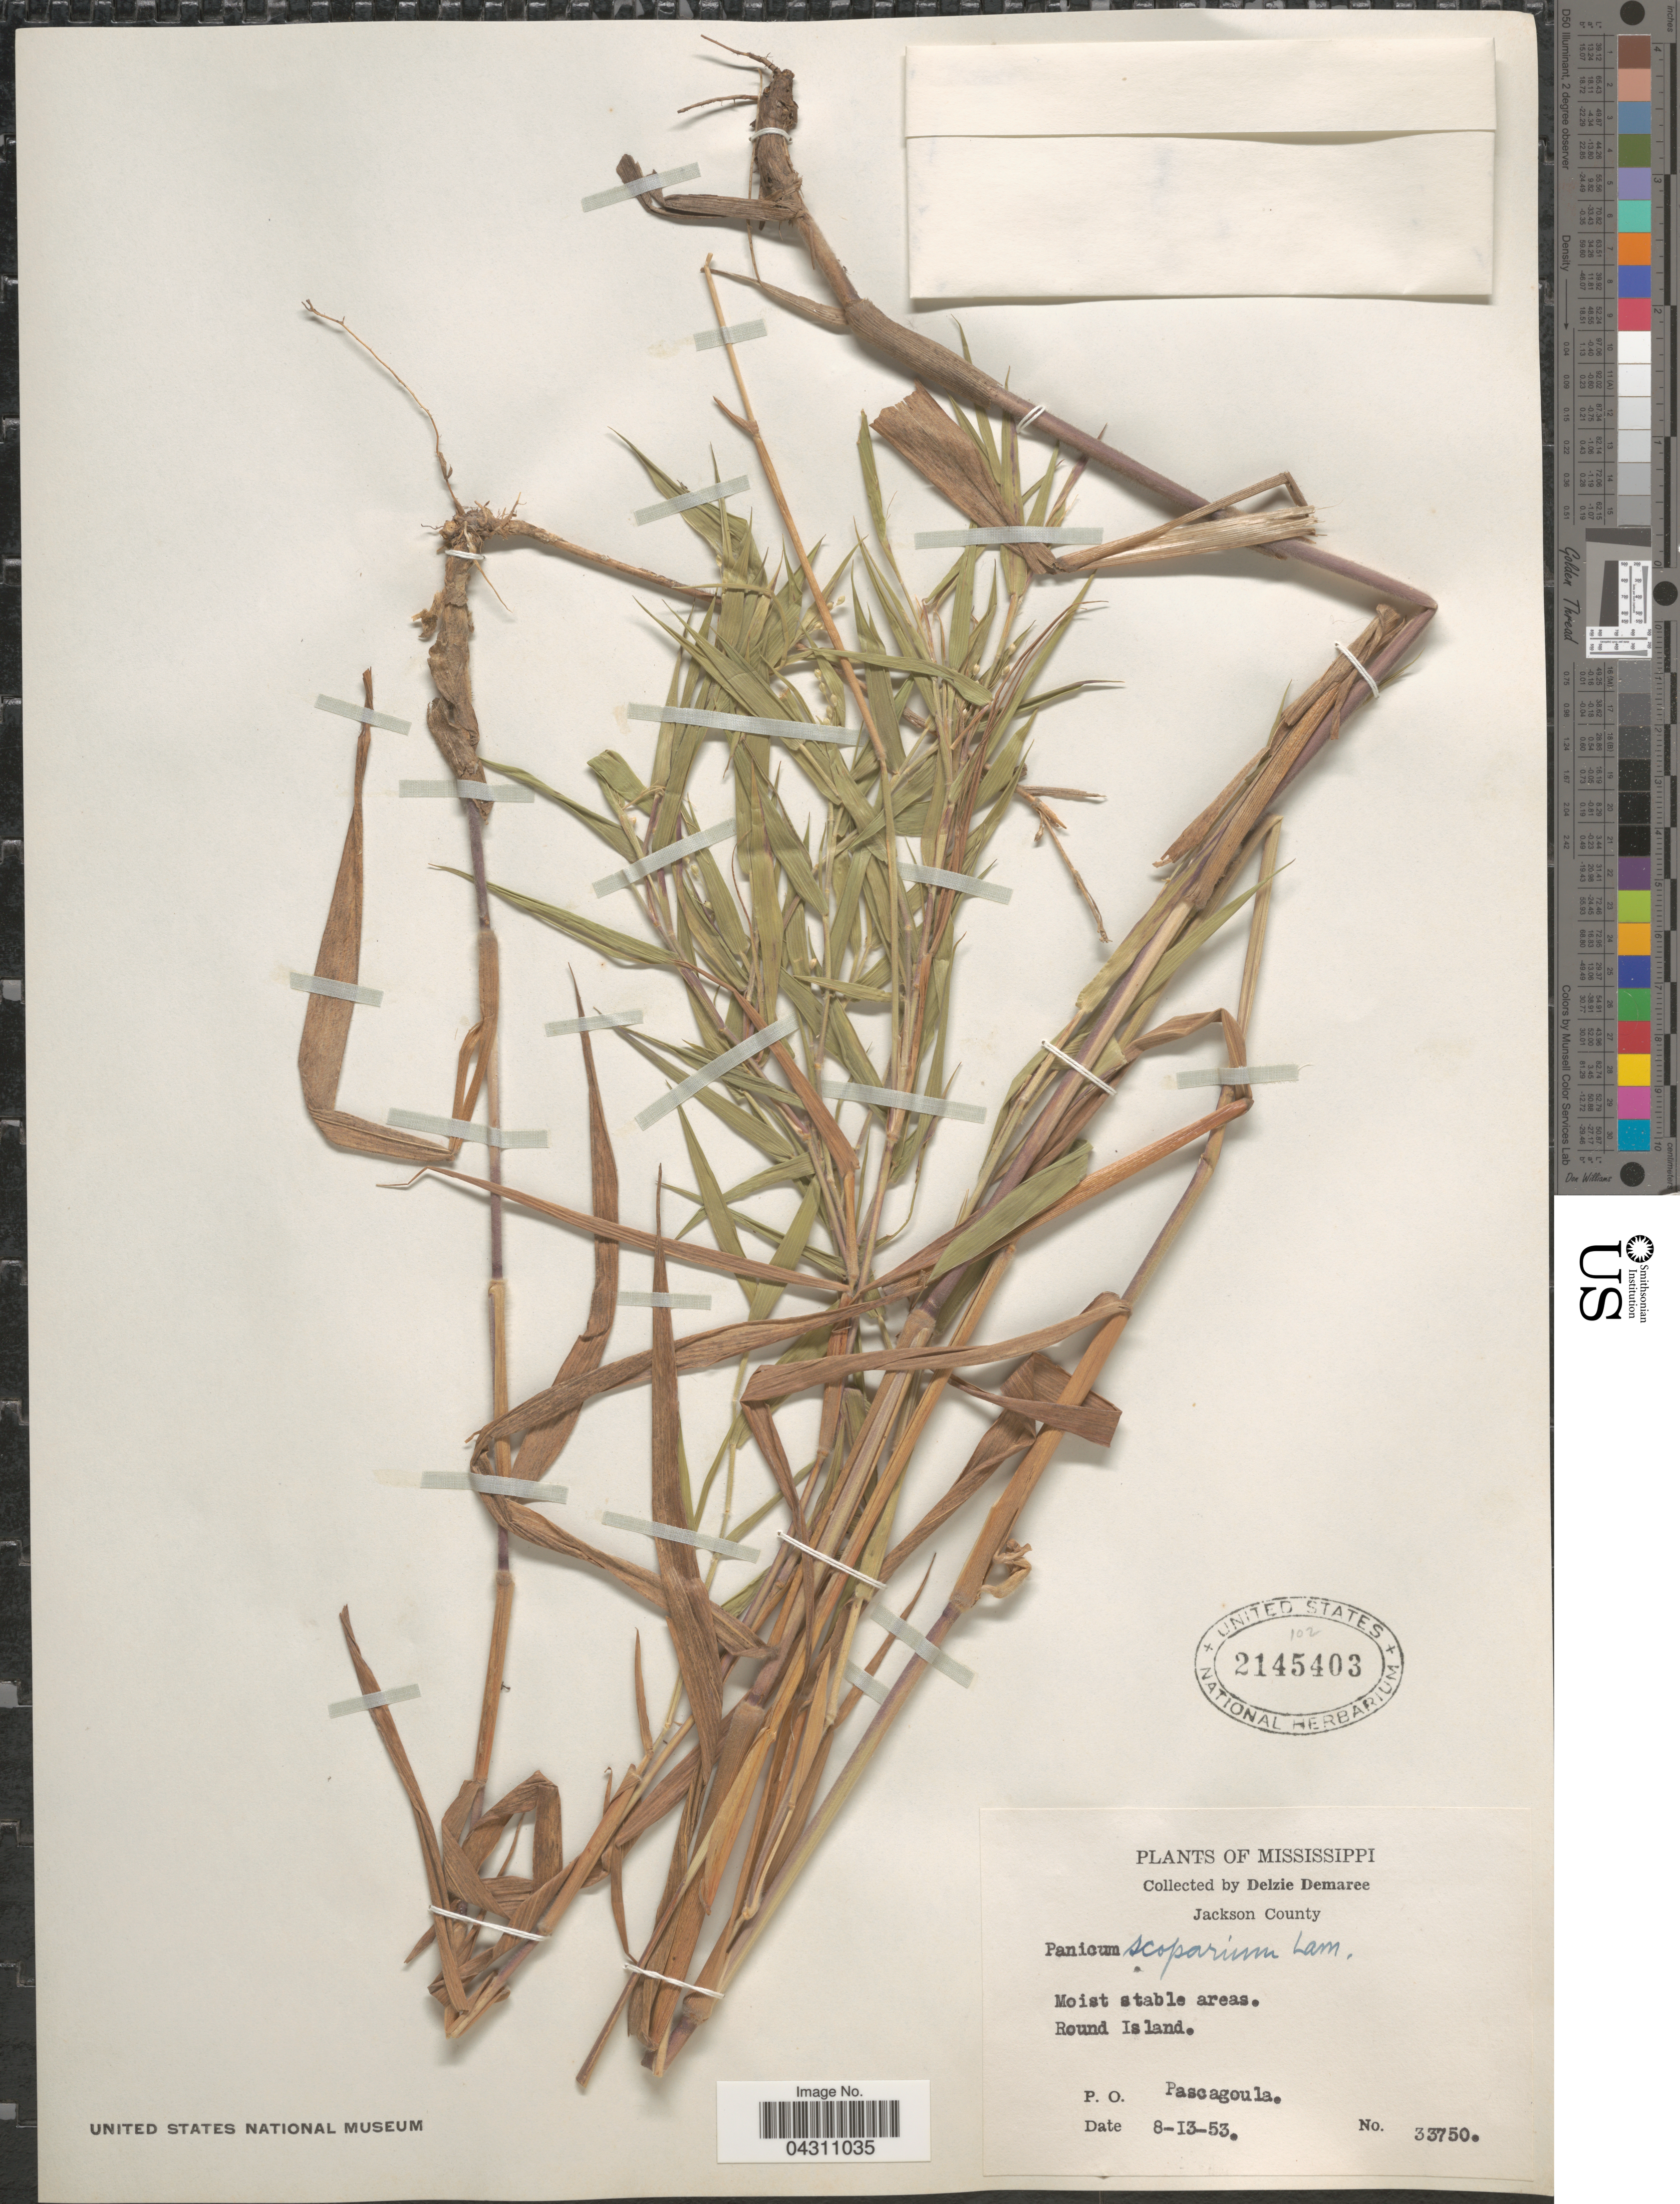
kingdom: Plantae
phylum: Tracheophyta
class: Liliopsida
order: Poales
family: Poaceae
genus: Dichanthelium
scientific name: Dichanthelium scoparium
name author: (Lam.) Gould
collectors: D. Demaree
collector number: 33750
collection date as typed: Transcribed d/m/y: 13/8/53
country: United States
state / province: Mississippi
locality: Jackson County. Moist stable areas. Round Island. P. O. Pascagoula.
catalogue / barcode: US 2145403